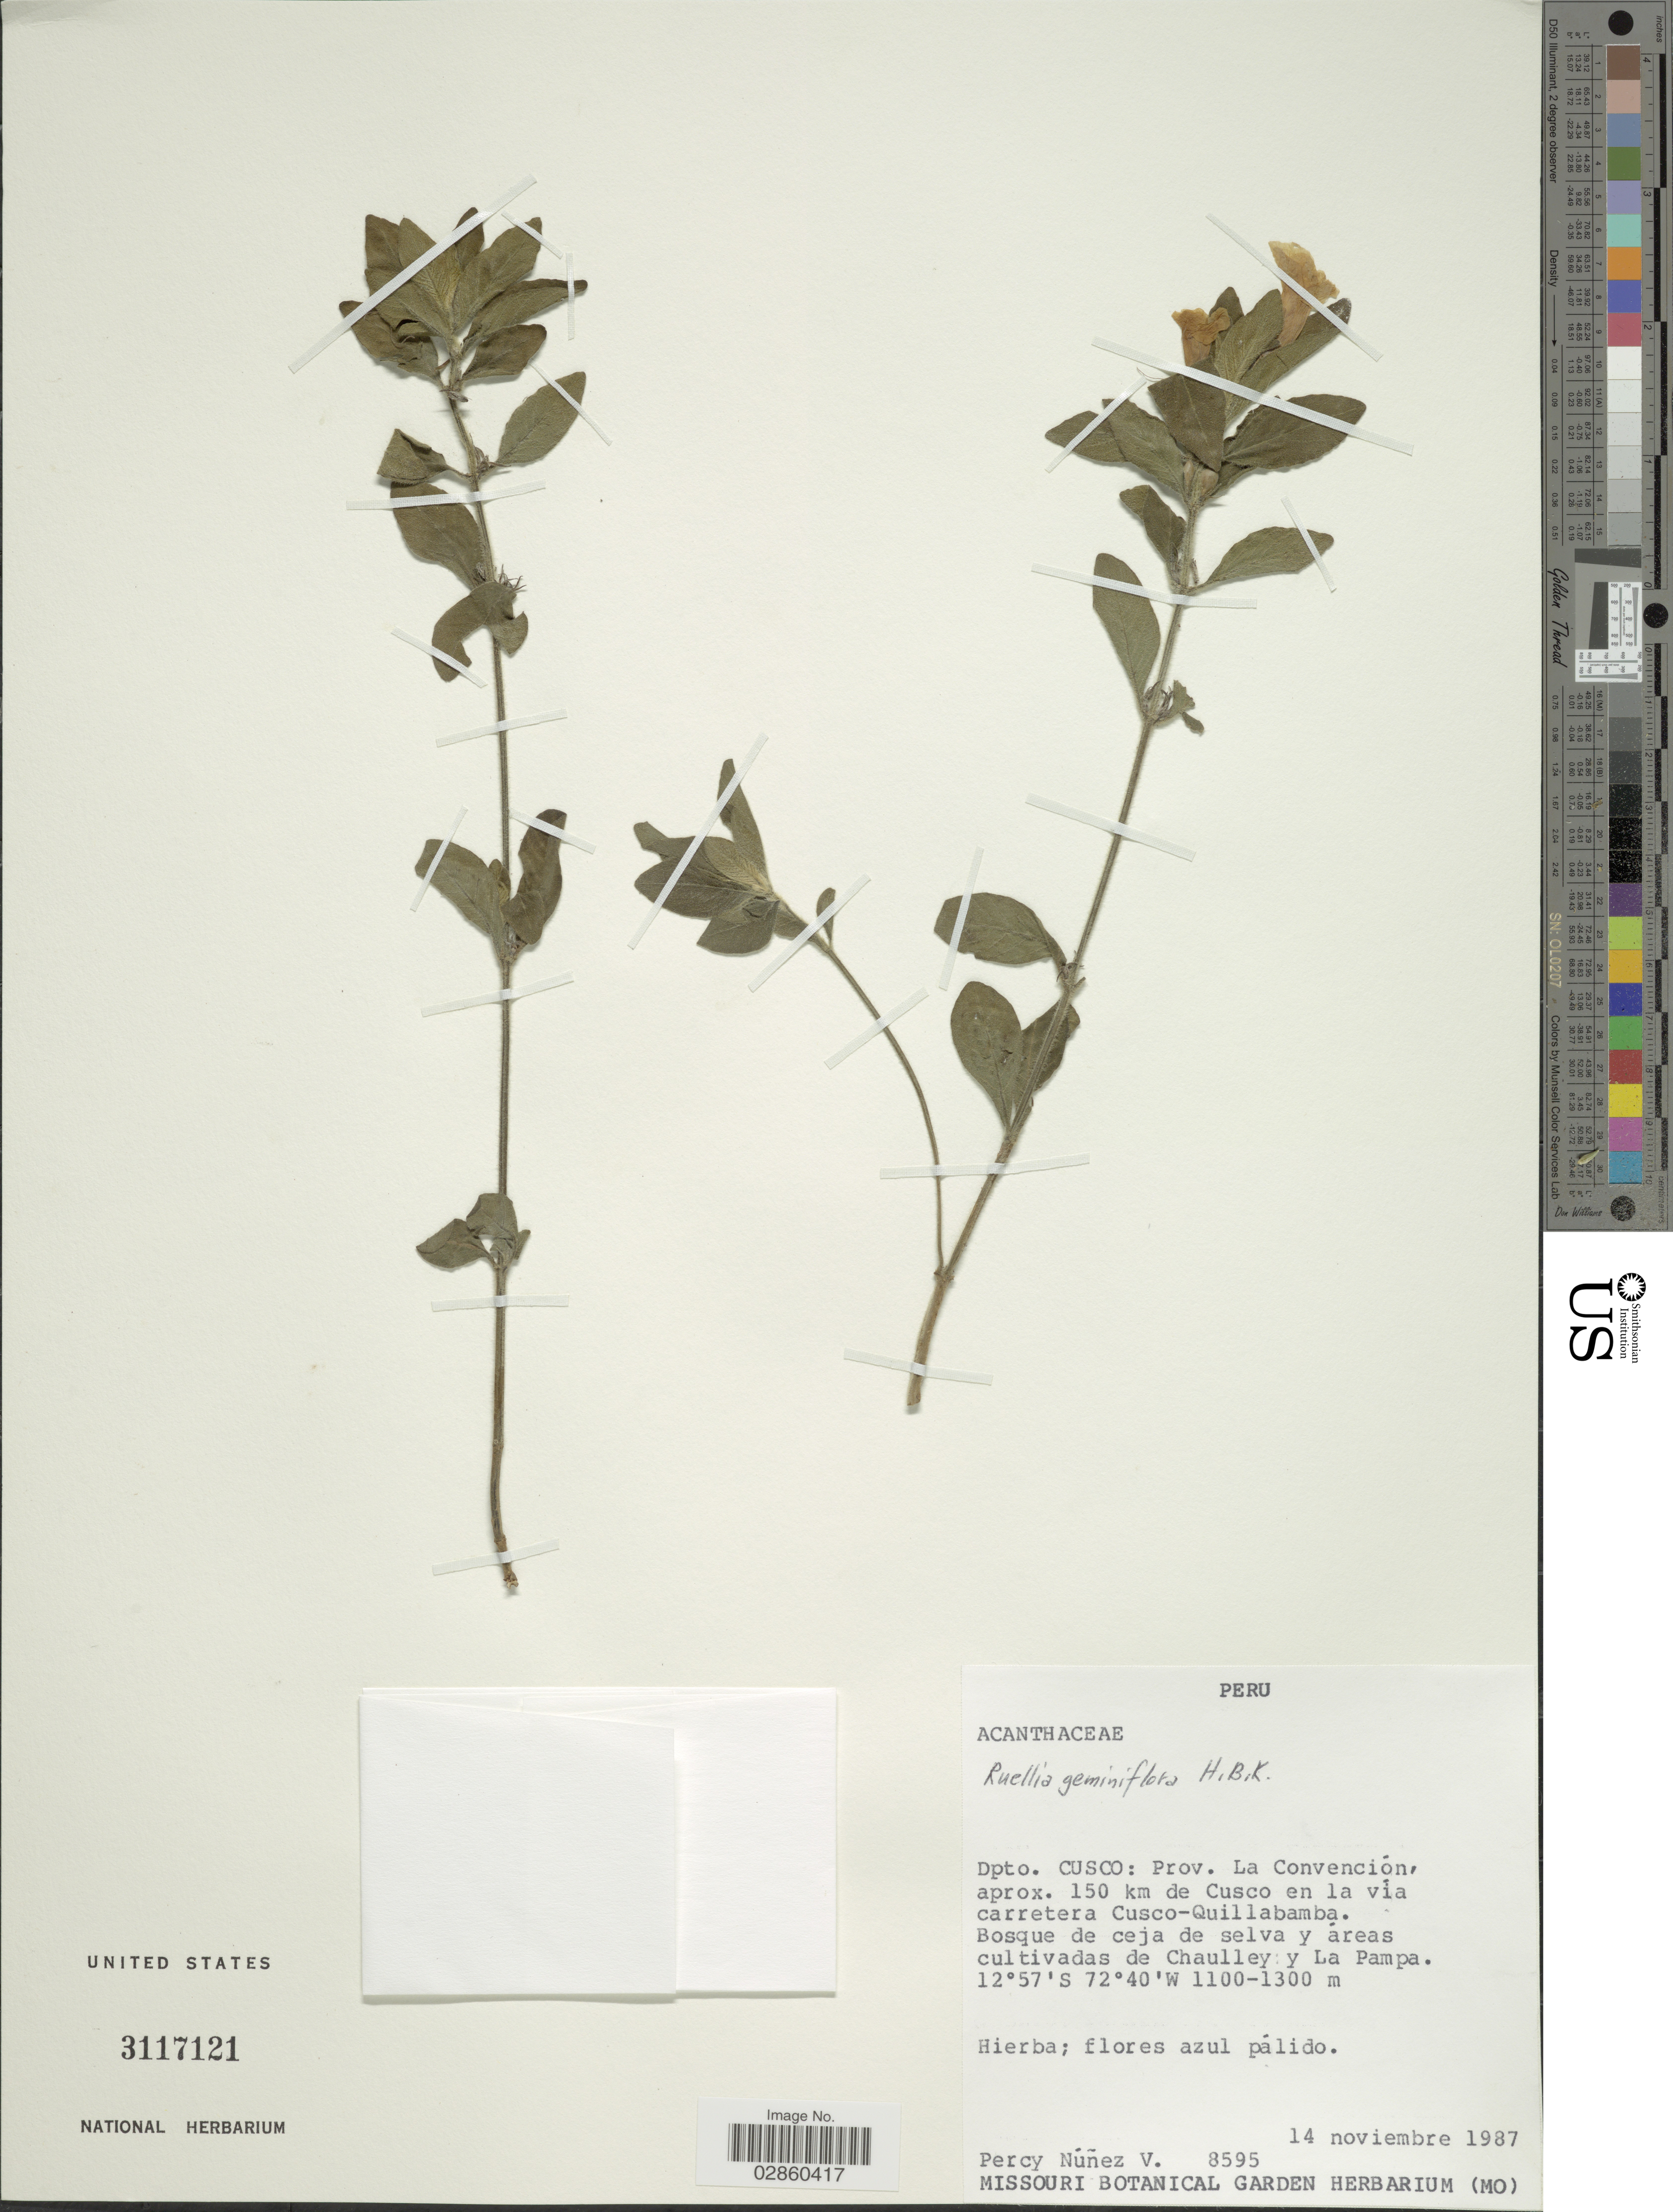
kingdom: Plantae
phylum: Tracheophyta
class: Magnoliopsida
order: Lamiales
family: Acanthaceae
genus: Ruellia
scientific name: Ruellia geminiflora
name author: Kunth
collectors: P. Nuñez V.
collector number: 8595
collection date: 1987-11-14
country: Peru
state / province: Cusco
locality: Dpto. Cusco: Prov. La Convención, aprox. 150 km de Cusco en la via carretera Cusco-Quillabamba. Bosque de ceja de selva y áreas cultivadas de Chaulley y La Pampa.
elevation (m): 1100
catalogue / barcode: US 3117121